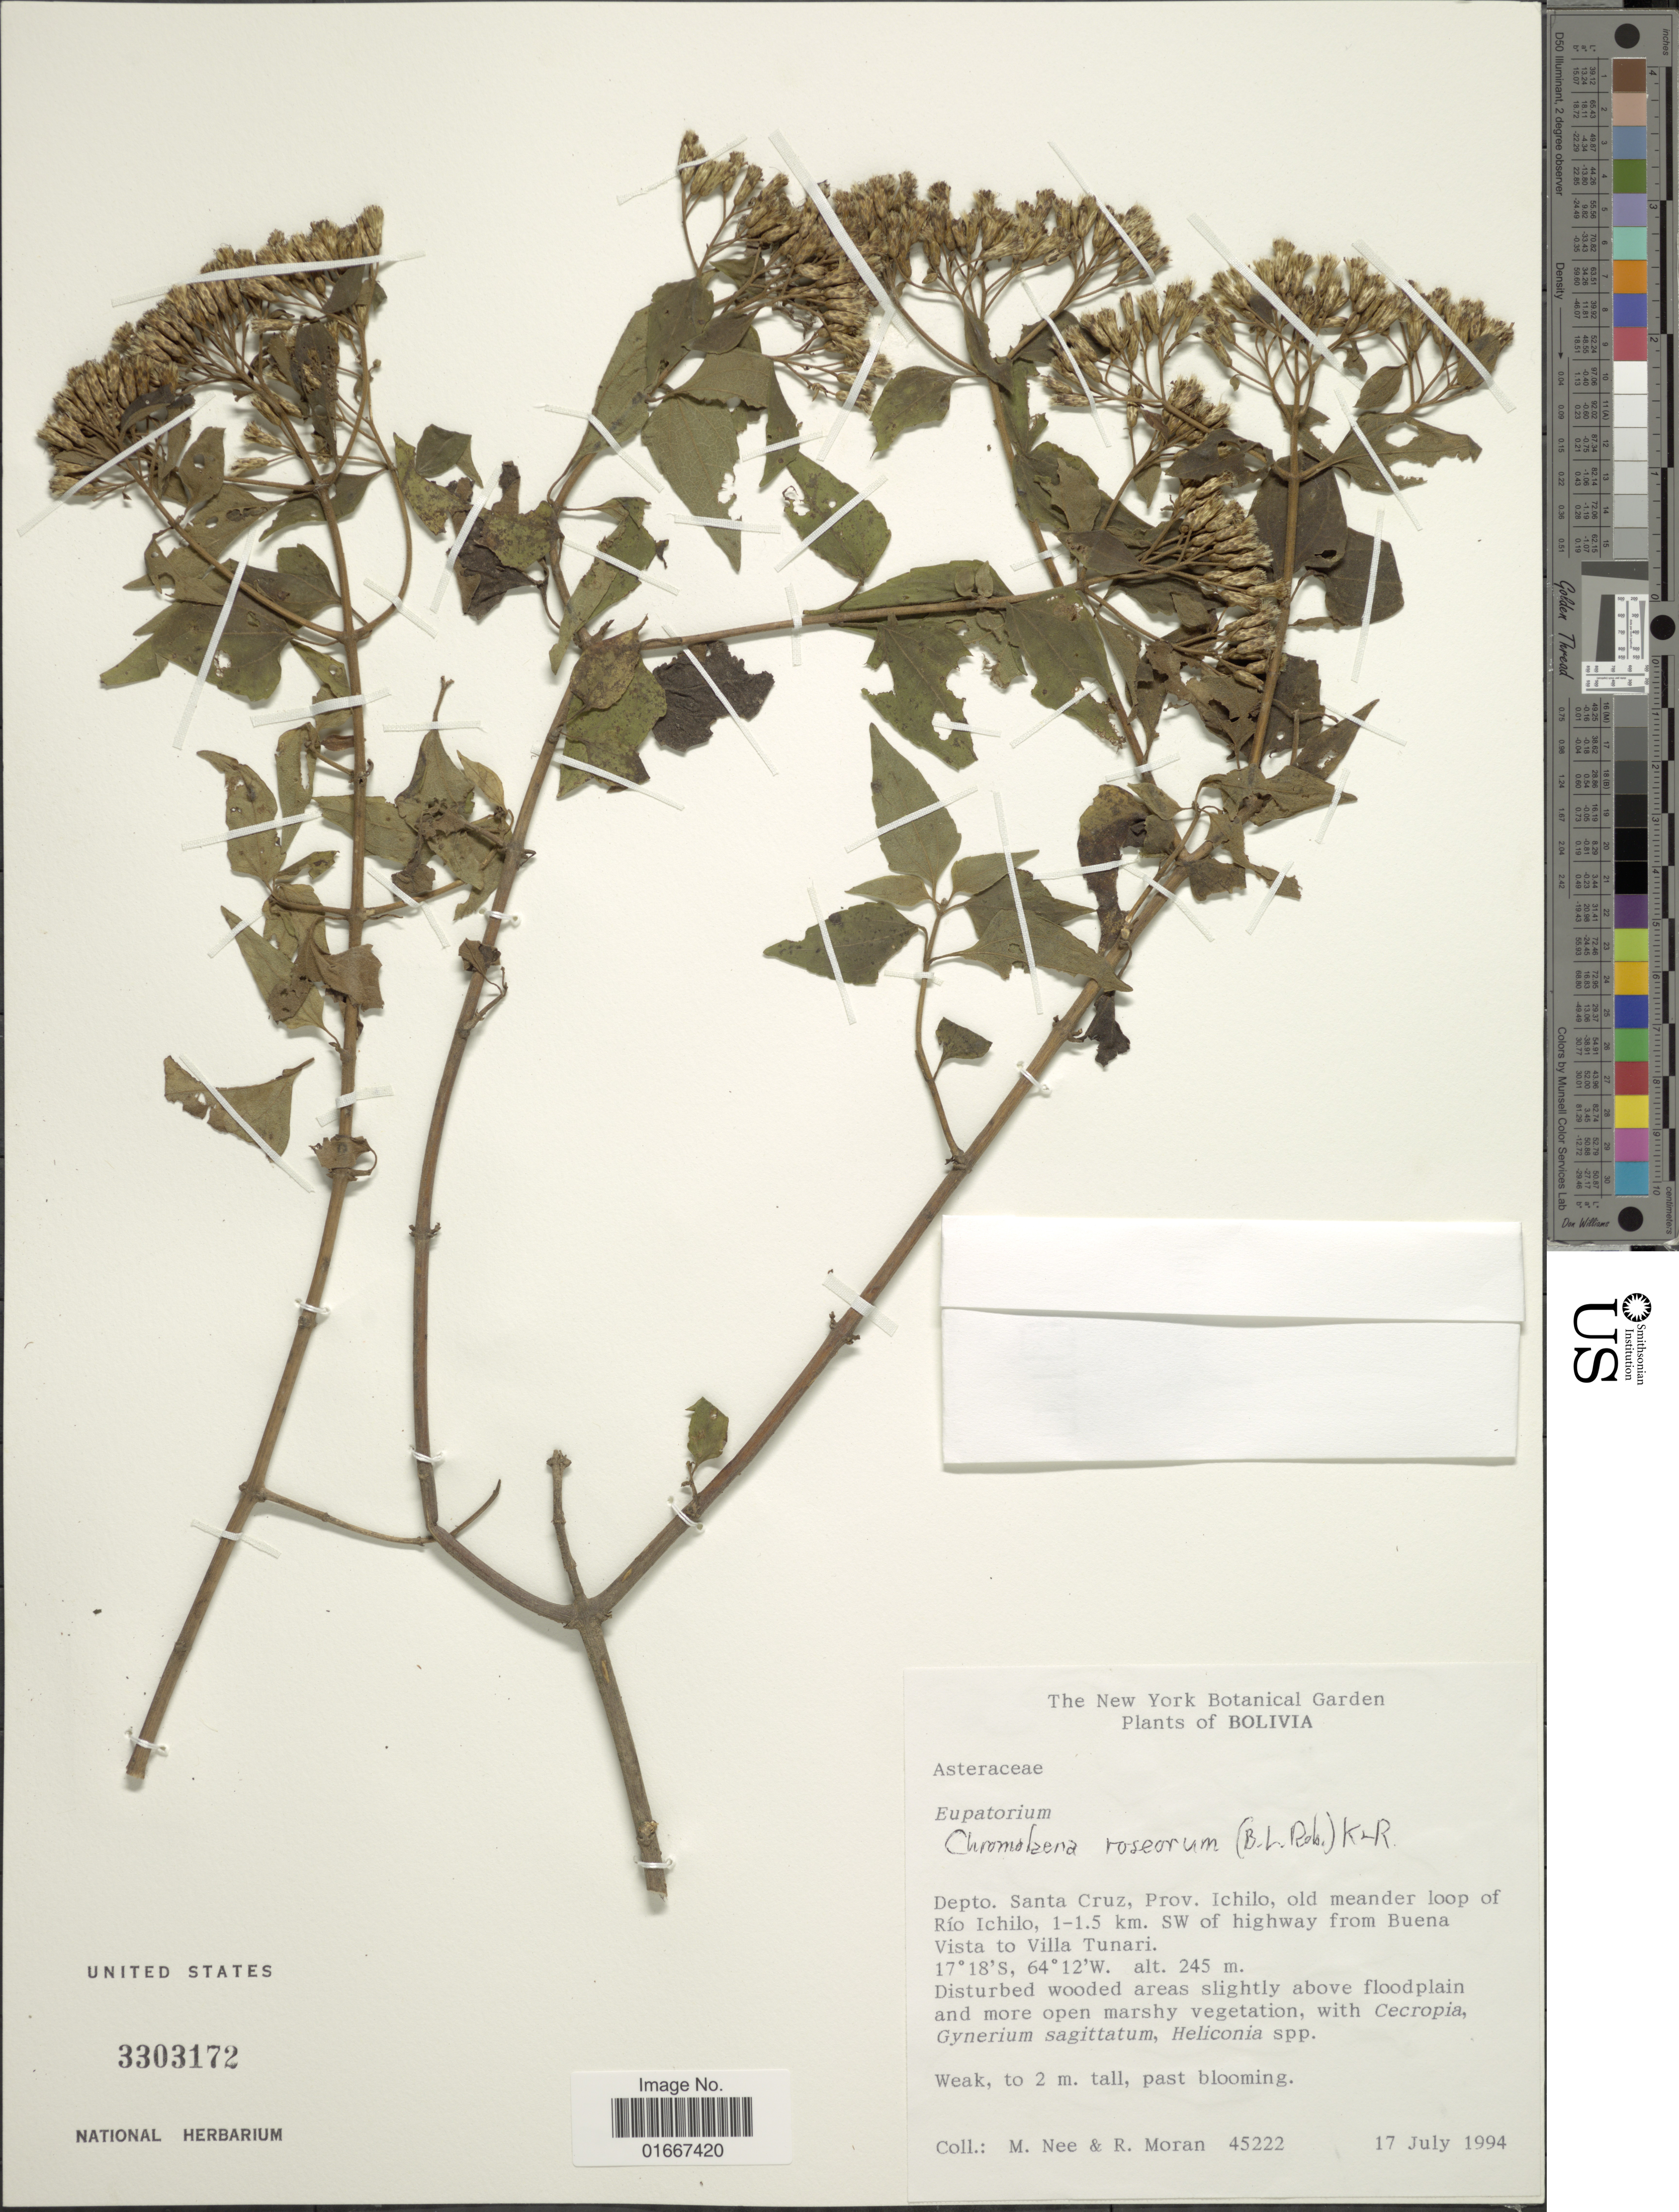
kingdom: Plantae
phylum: Tracheophyta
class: Magnoliopsida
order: Asterales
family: Asteraceae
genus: Chromolaena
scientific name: Chromolaena roseorum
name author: (B.L. Rob.) R.M. King & H. Rob.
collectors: M. Nee & R. Moran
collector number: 45222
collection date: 1994-07-17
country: Bolivia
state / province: Santa Cruz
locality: Prov. Ichilo, old meander loop of Rio Ichilo, 1-1.5 km. SW of highway from Buena Vista to Villa Tunari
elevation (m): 245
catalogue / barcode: US 3303172